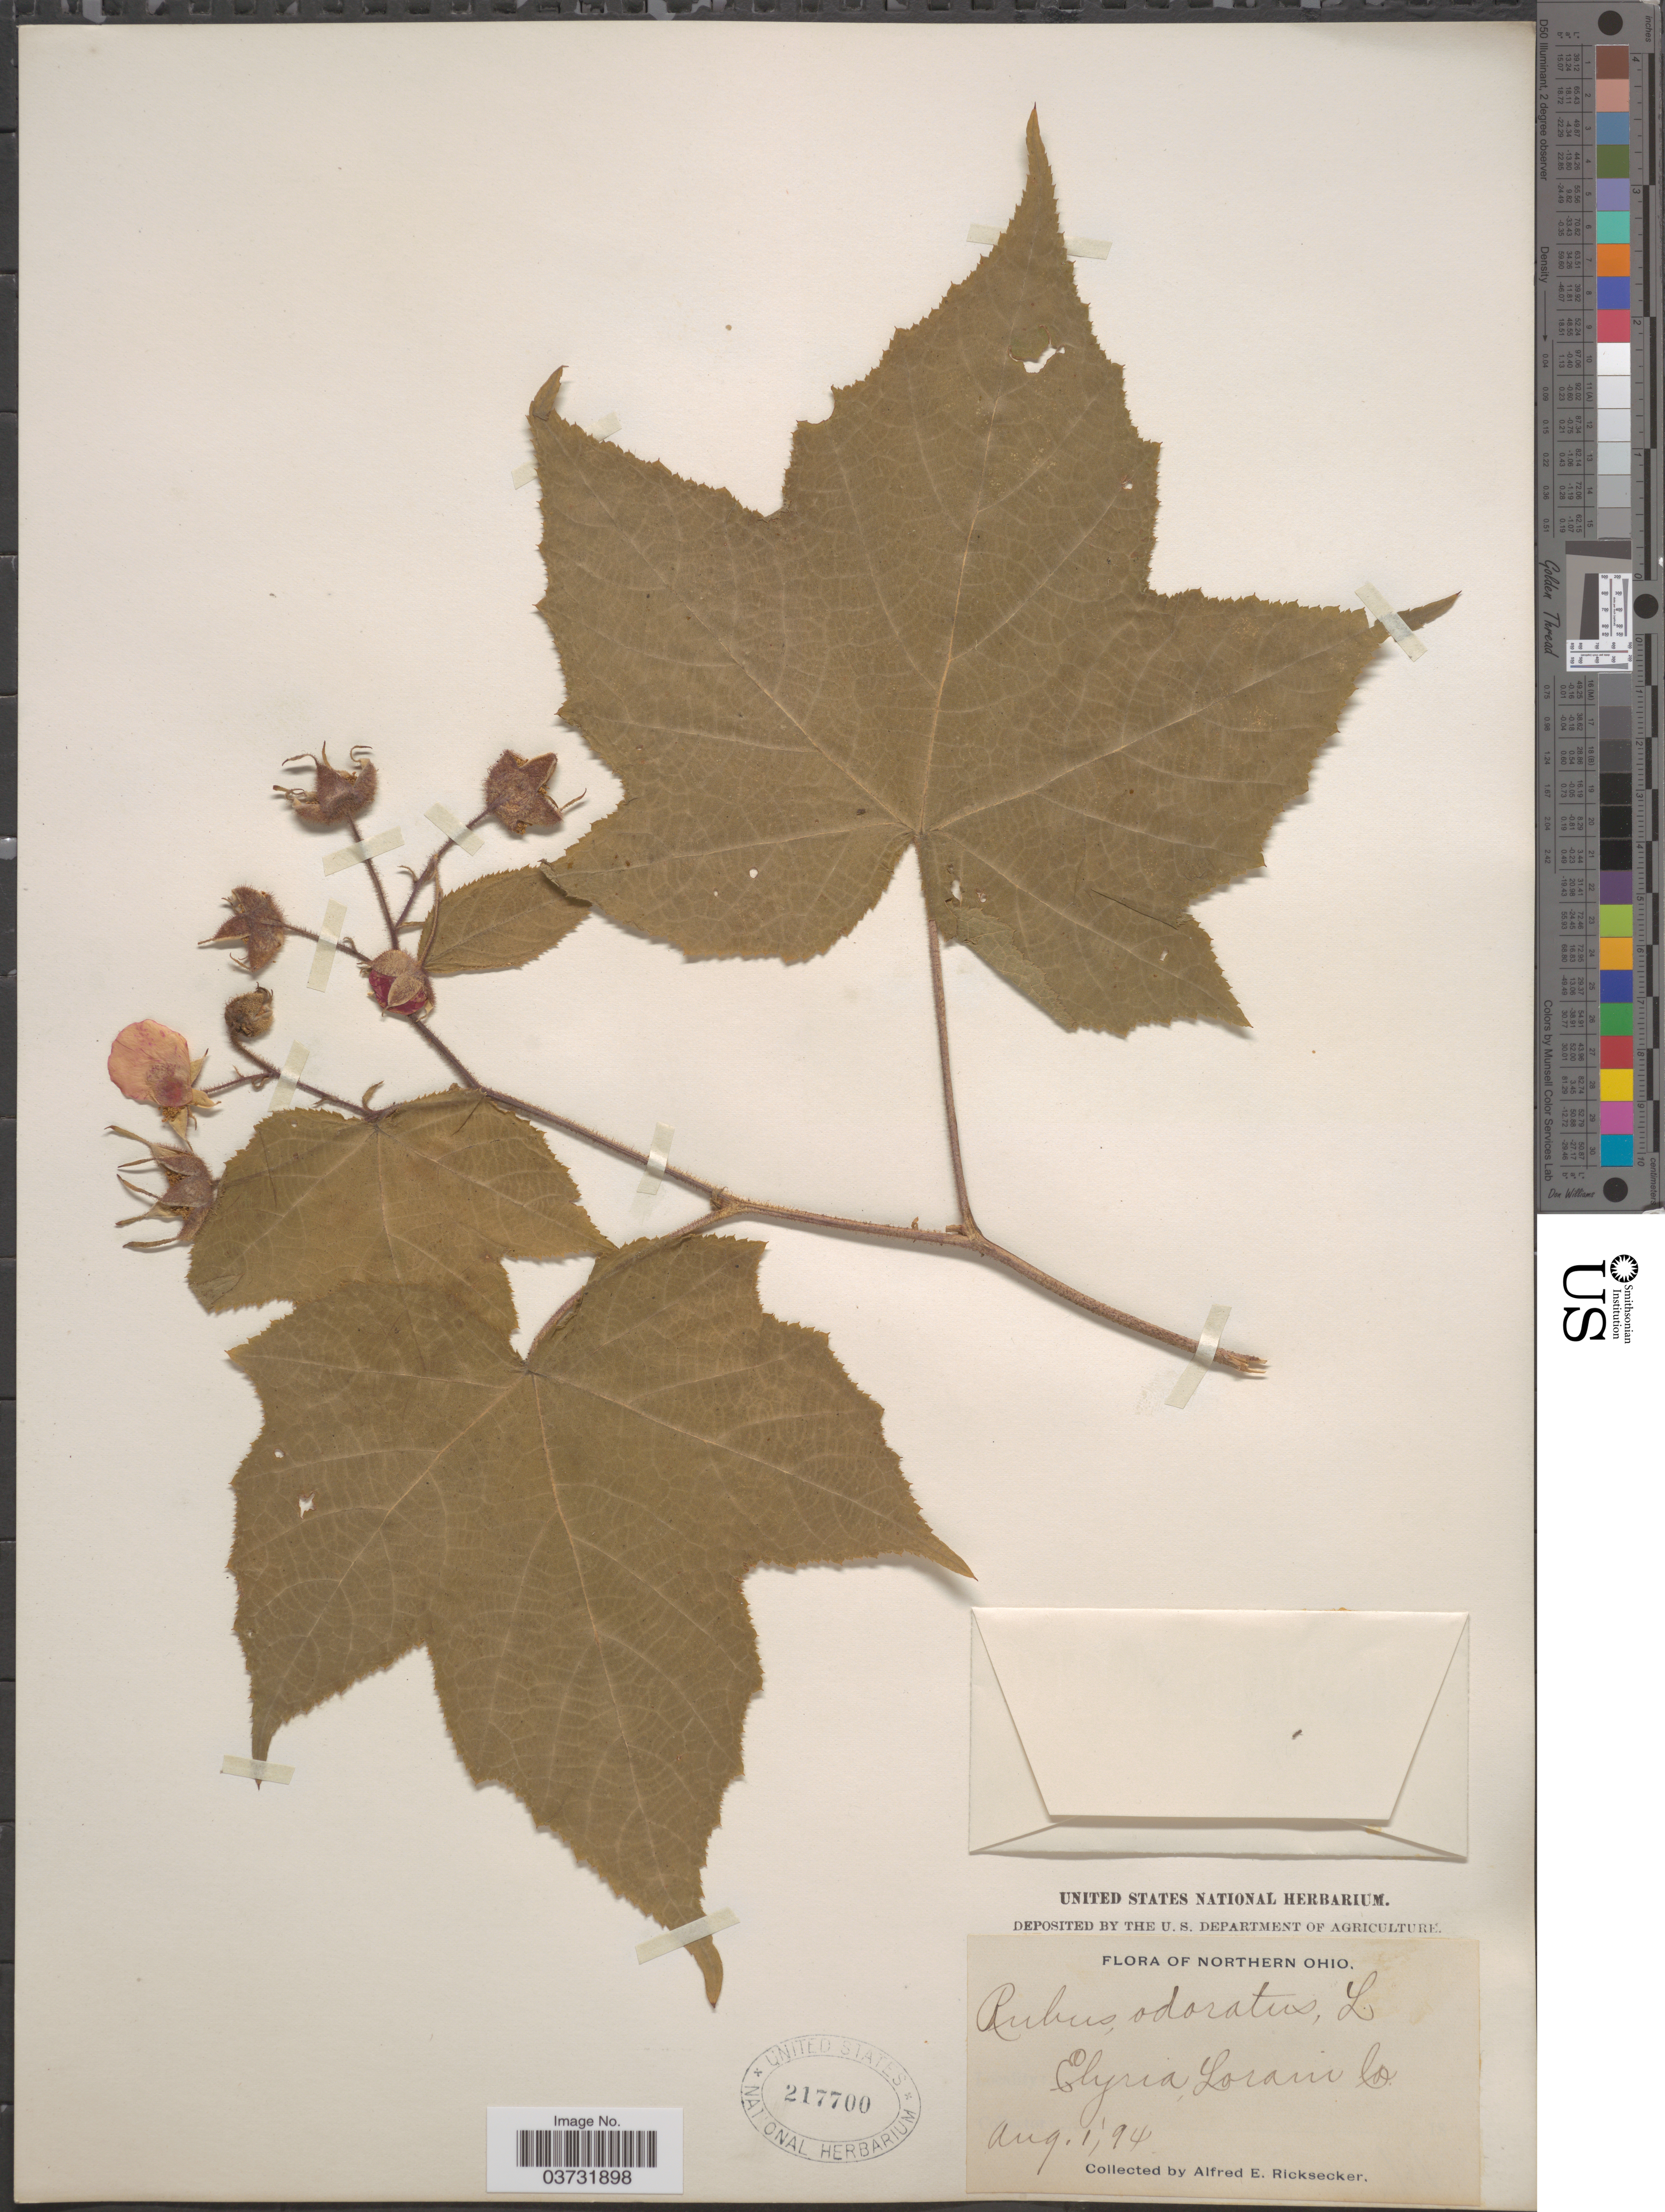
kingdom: Plantae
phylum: Tracheophyta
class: Magnoliopsida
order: Rosales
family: Rosaceae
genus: Rubus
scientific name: Rubus odoratus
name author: L.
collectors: A. E. Ricksecker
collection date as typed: Transcribed d/m/y: 1/8/94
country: United States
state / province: Ohio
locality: Northern Ohio. Elyria, Lorain Co.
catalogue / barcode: US 217700